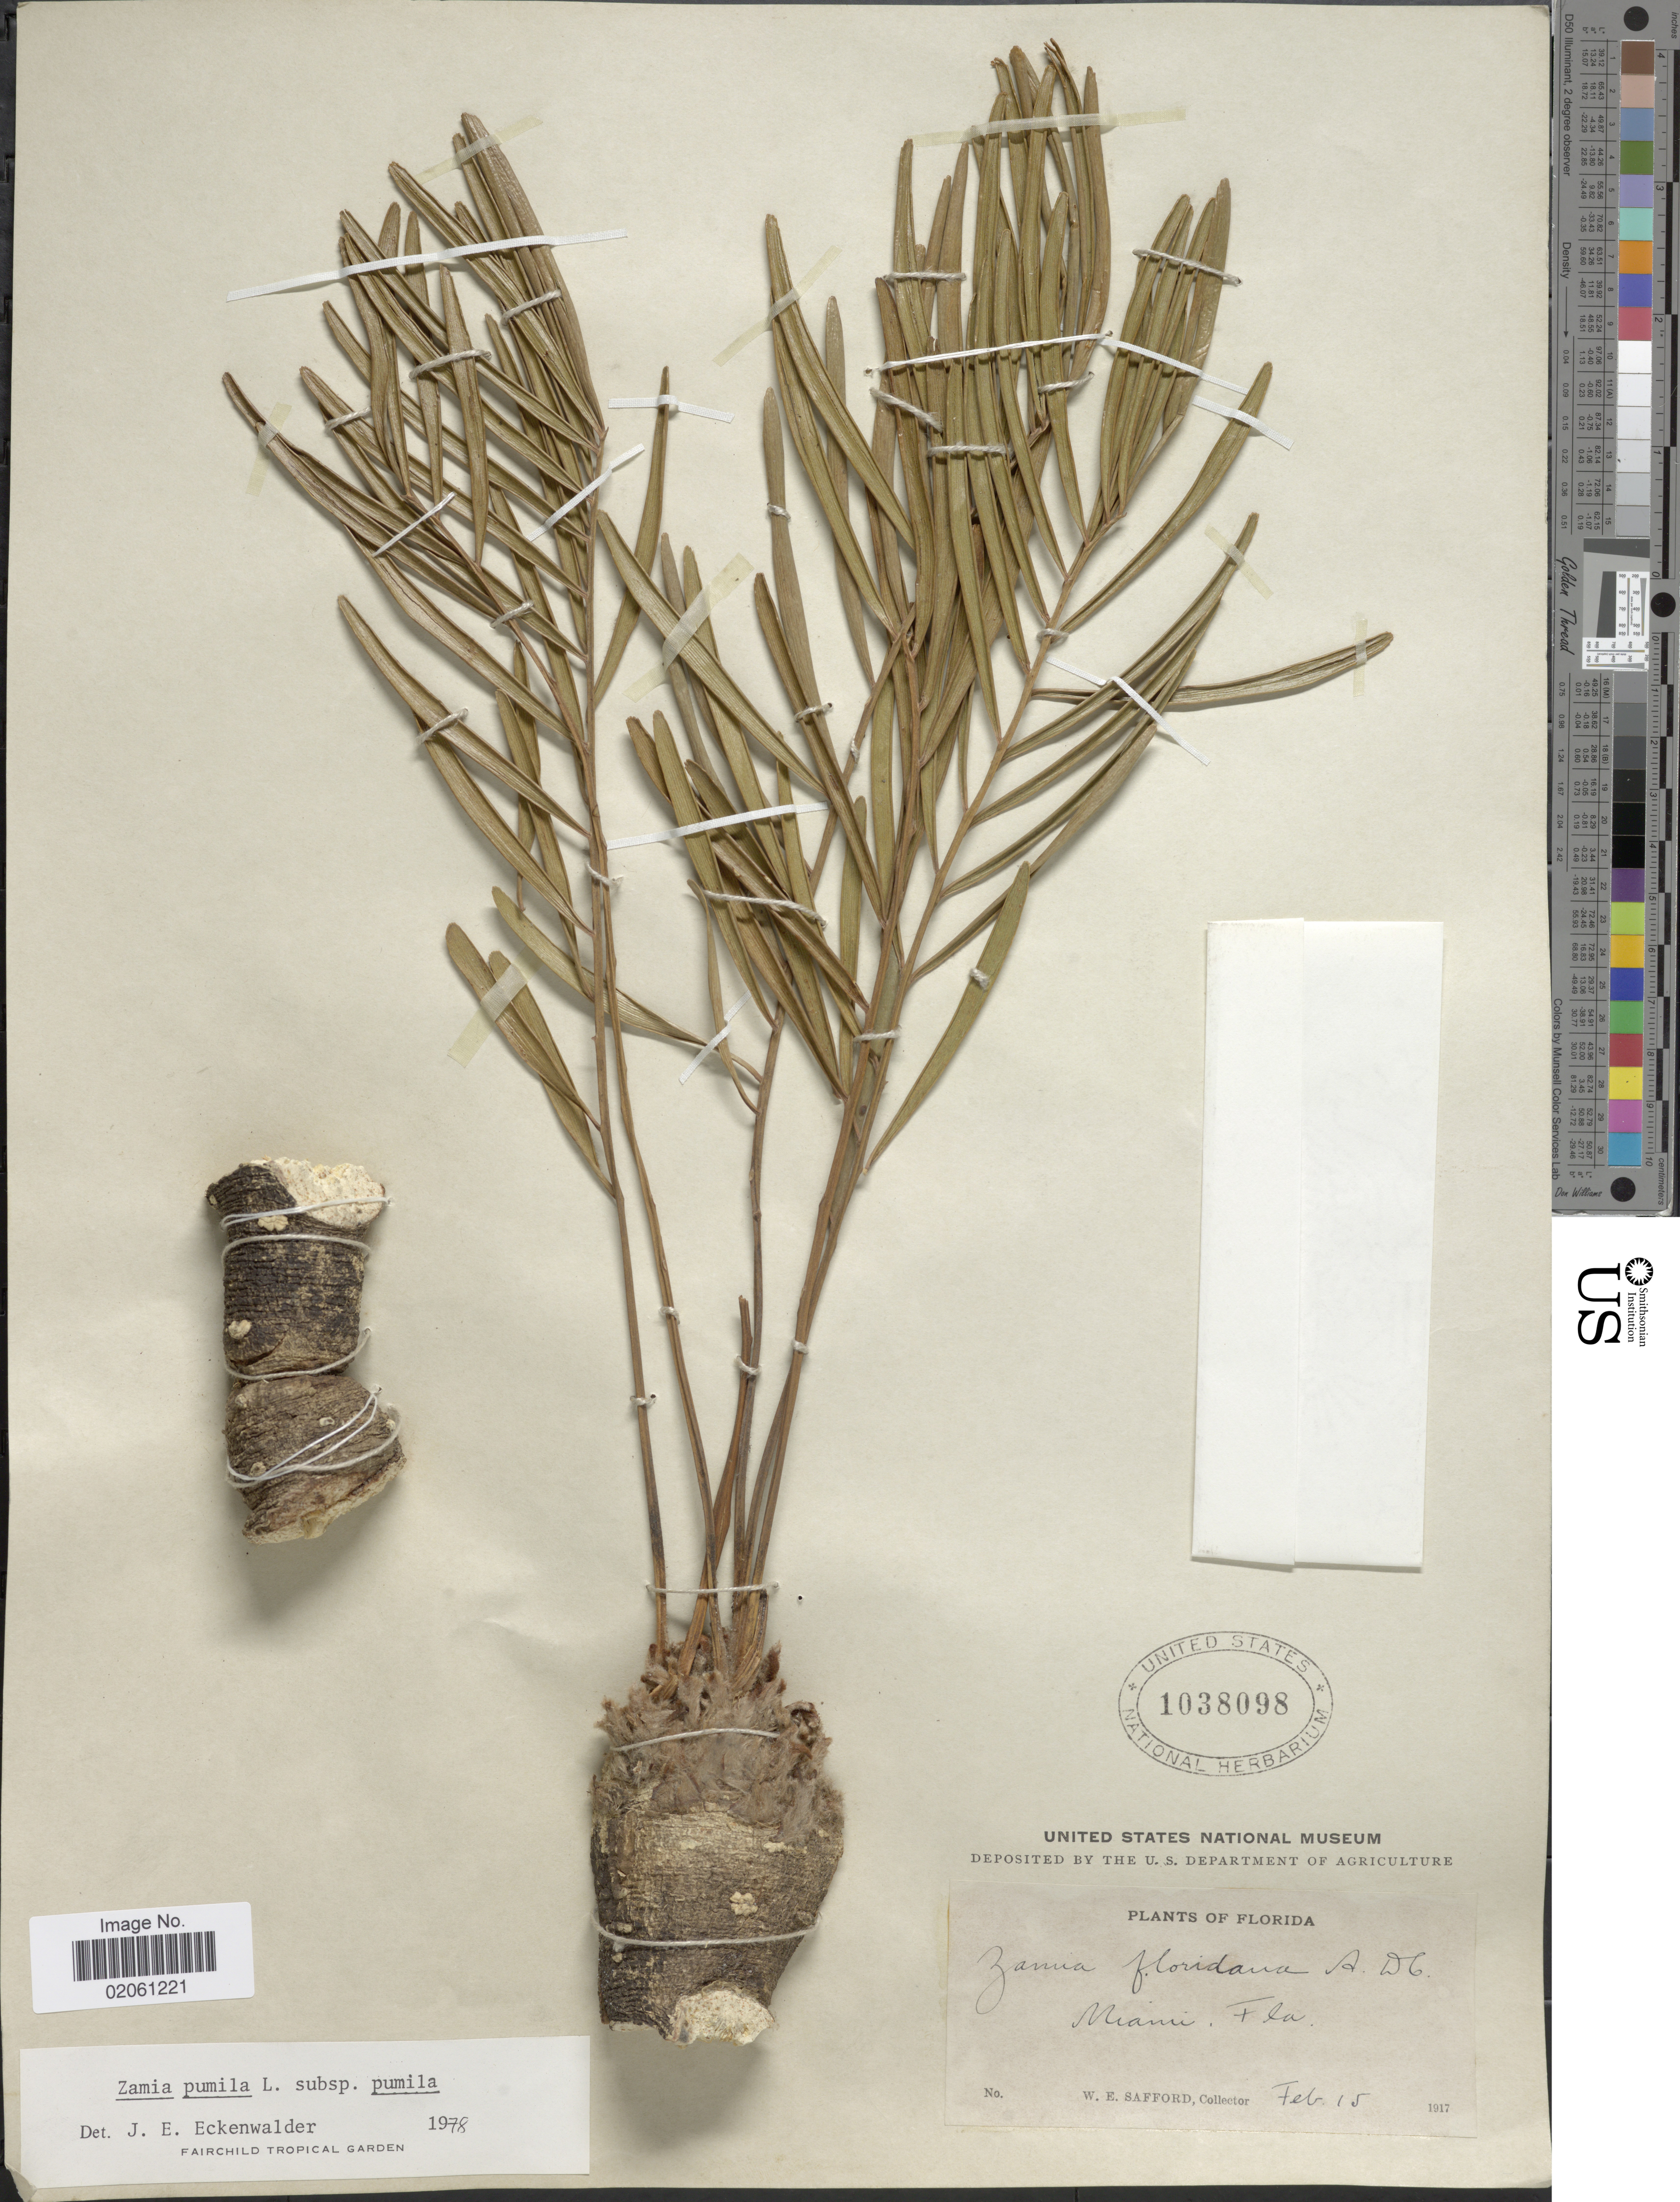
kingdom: Plantae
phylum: Tracheophyta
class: Cycadopsida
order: Cycadales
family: Zamiaceae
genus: Zamia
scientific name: Zamia pumila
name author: L.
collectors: W. E. Safford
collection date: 1917-02-15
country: United States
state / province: Florida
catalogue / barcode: US 1038098